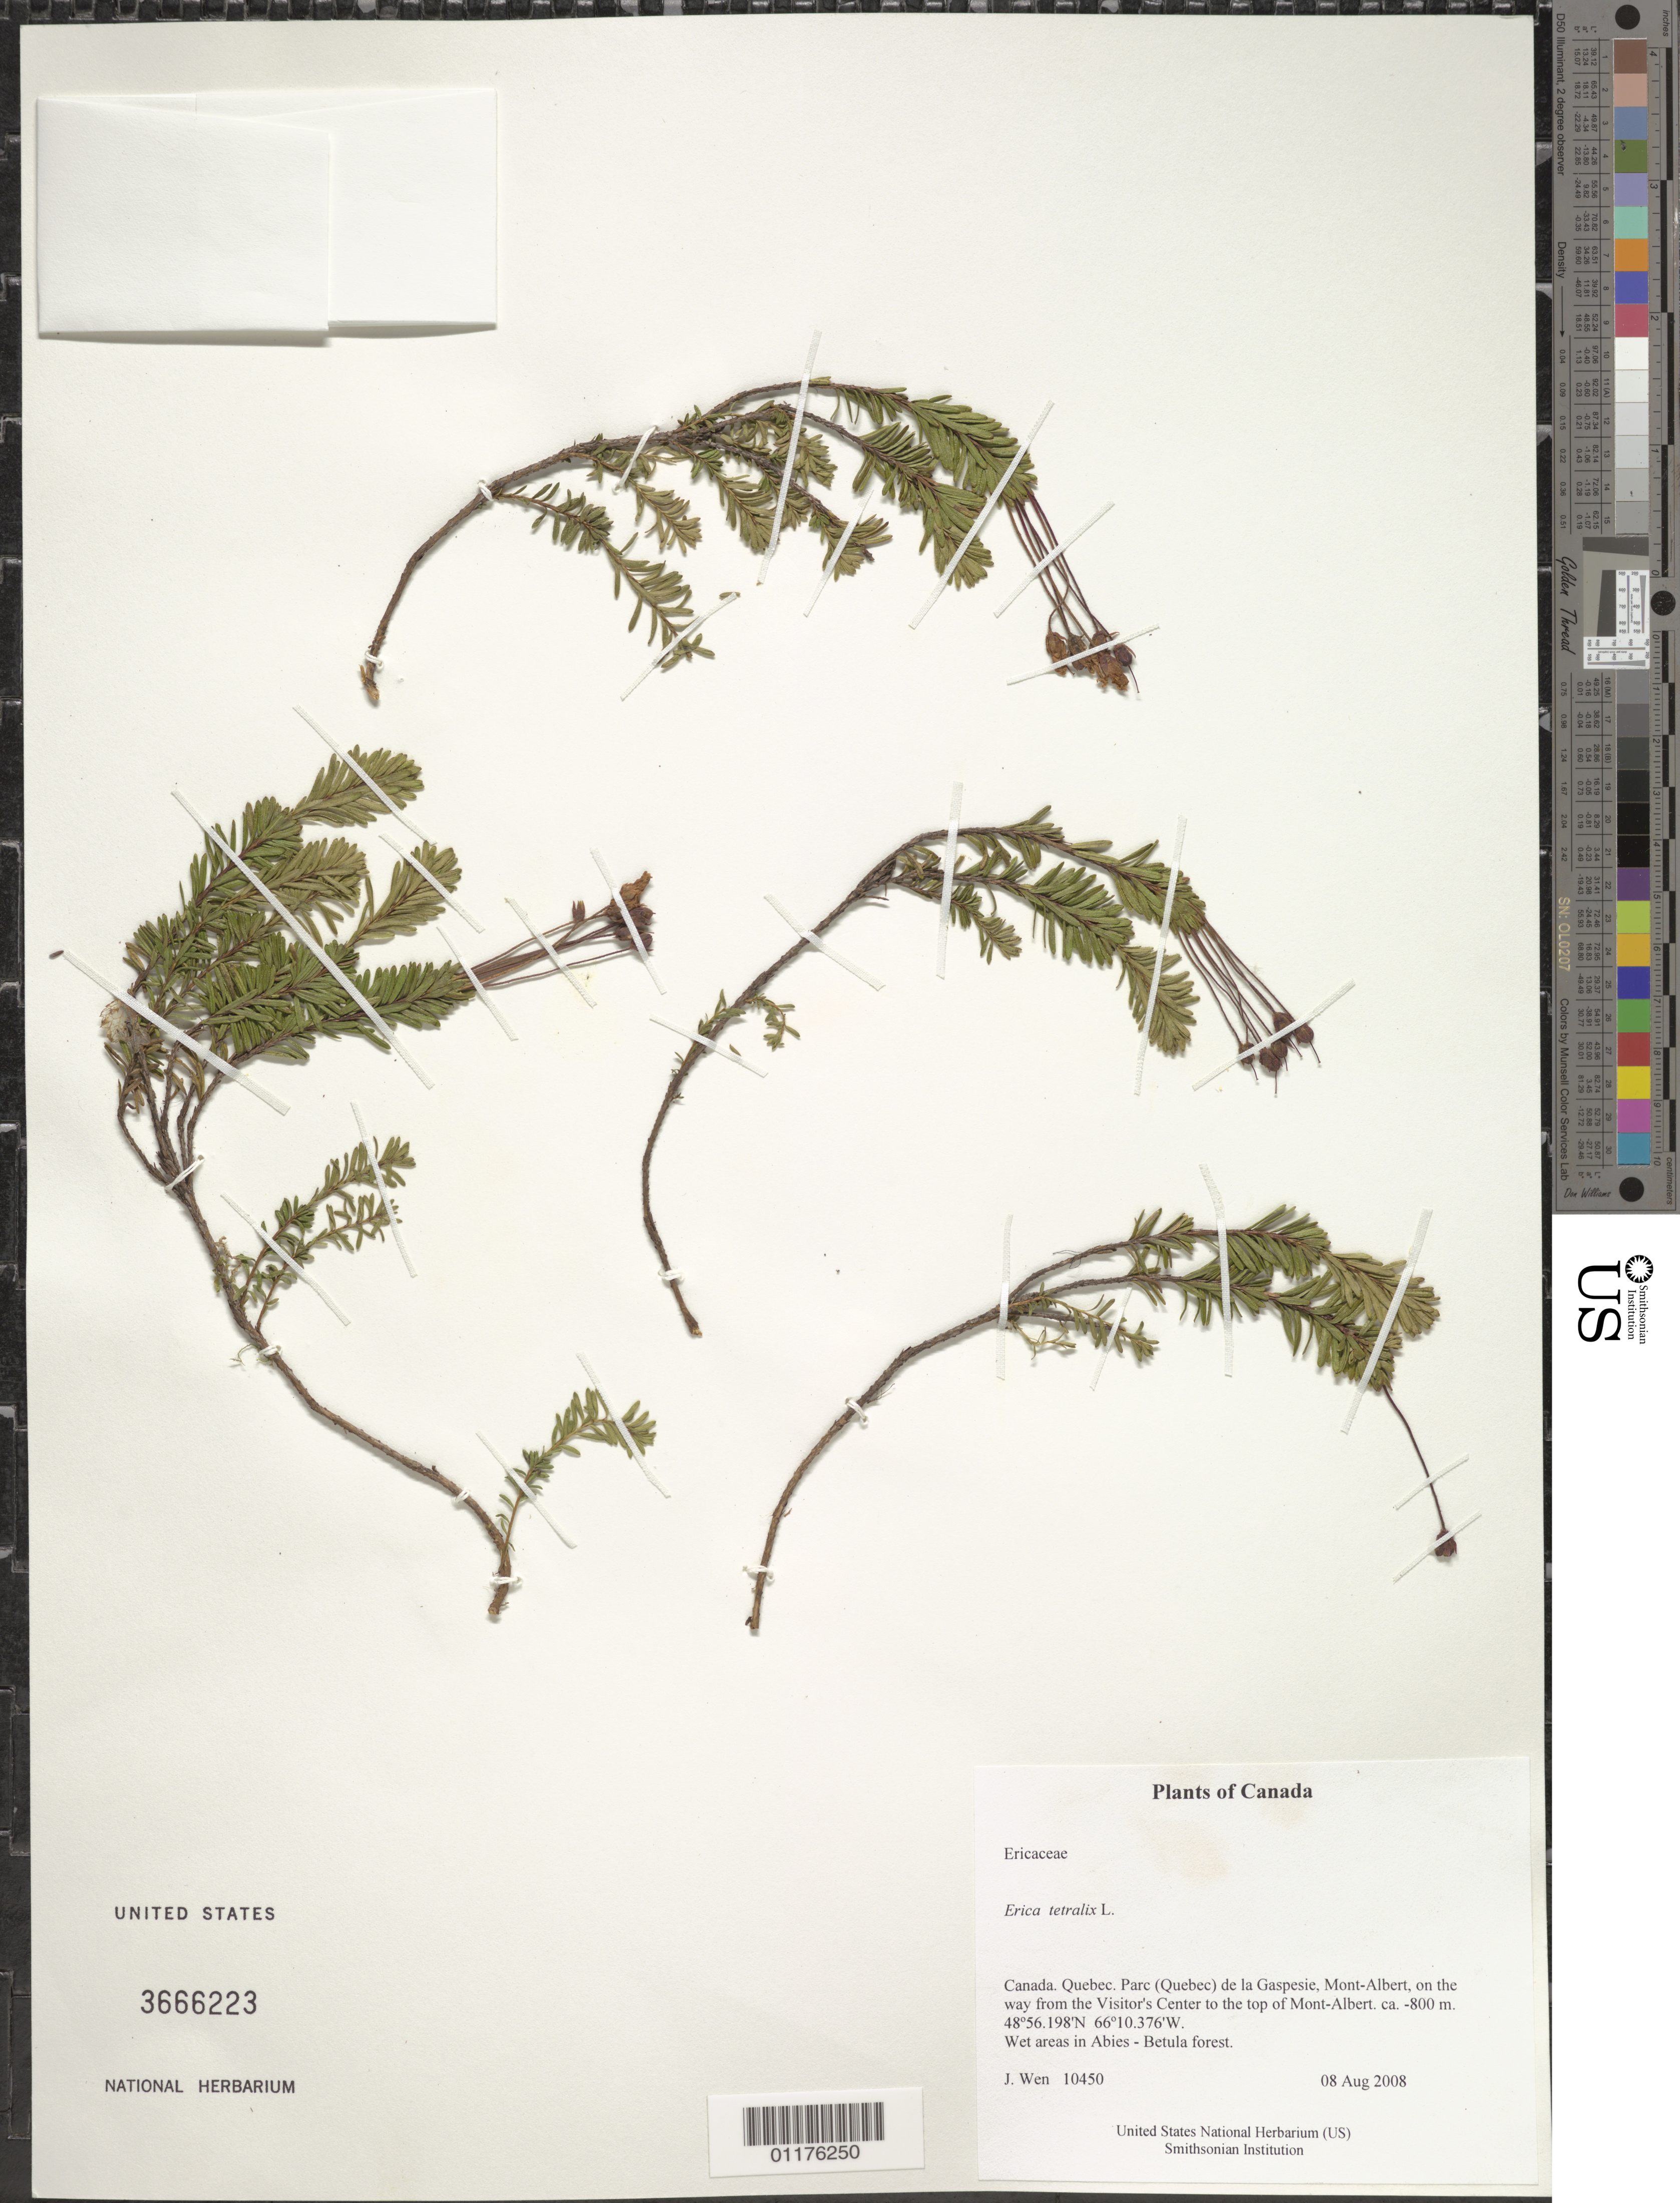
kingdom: Plantae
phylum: Tracheophyta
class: Magnoliopsida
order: Ericales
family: Ericaceae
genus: Erica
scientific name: Erica tetralix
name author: L.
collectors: J. Wen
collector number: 10450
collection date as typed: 08 Aug 2008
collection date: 2008-08-08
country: Canada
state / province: Quebec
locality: Parc (Quebec) de la Gaspesie, Mont-Albert, on the way from the Visitor's Center to the top of Mont-Albert.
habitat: Wet areas in Abies - Betula forest.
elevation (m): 800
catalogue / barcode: US 3666223